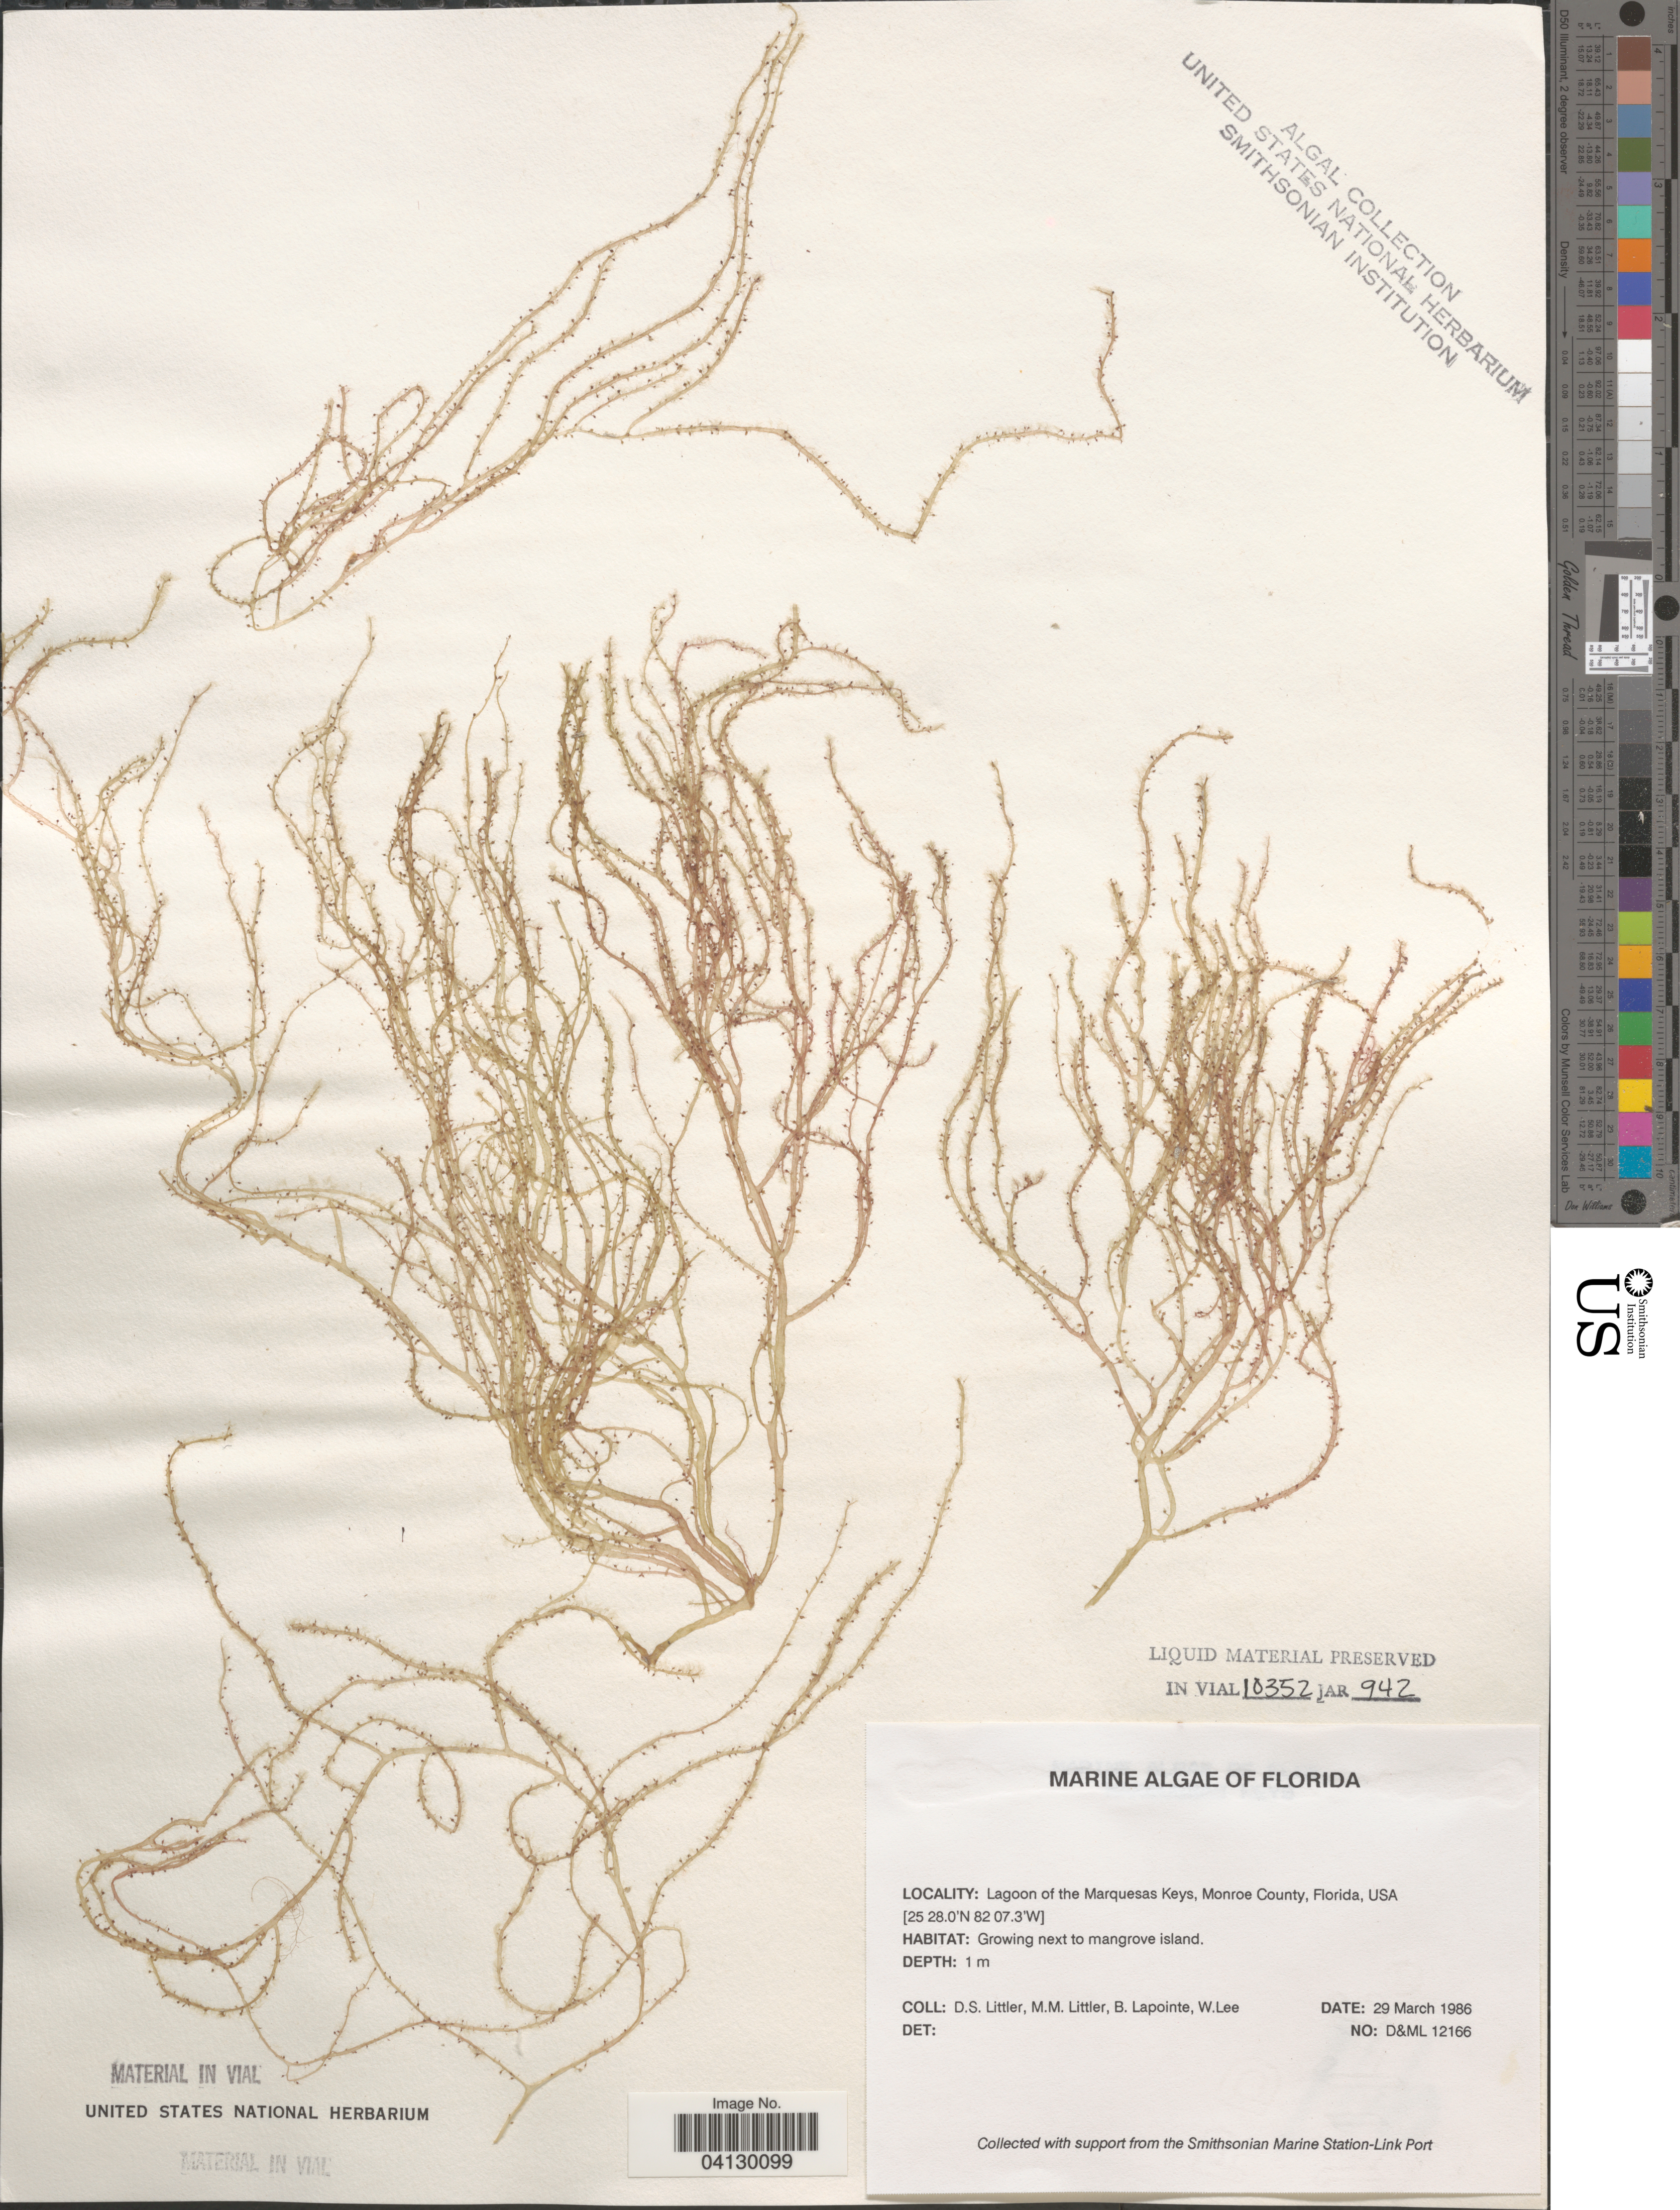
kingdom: Plantae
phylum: Rhodophyta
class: Florideophyceae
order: Corallinales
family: Corallinaceae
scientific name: Crustose Coralline Algae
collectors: D. S. Littler, B. Lapointe & W. Lee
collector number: D&ML 12166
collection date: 1986-03-29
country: United States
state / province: Florida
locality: Lagoon of the Marquesas Keys, Monroe County.